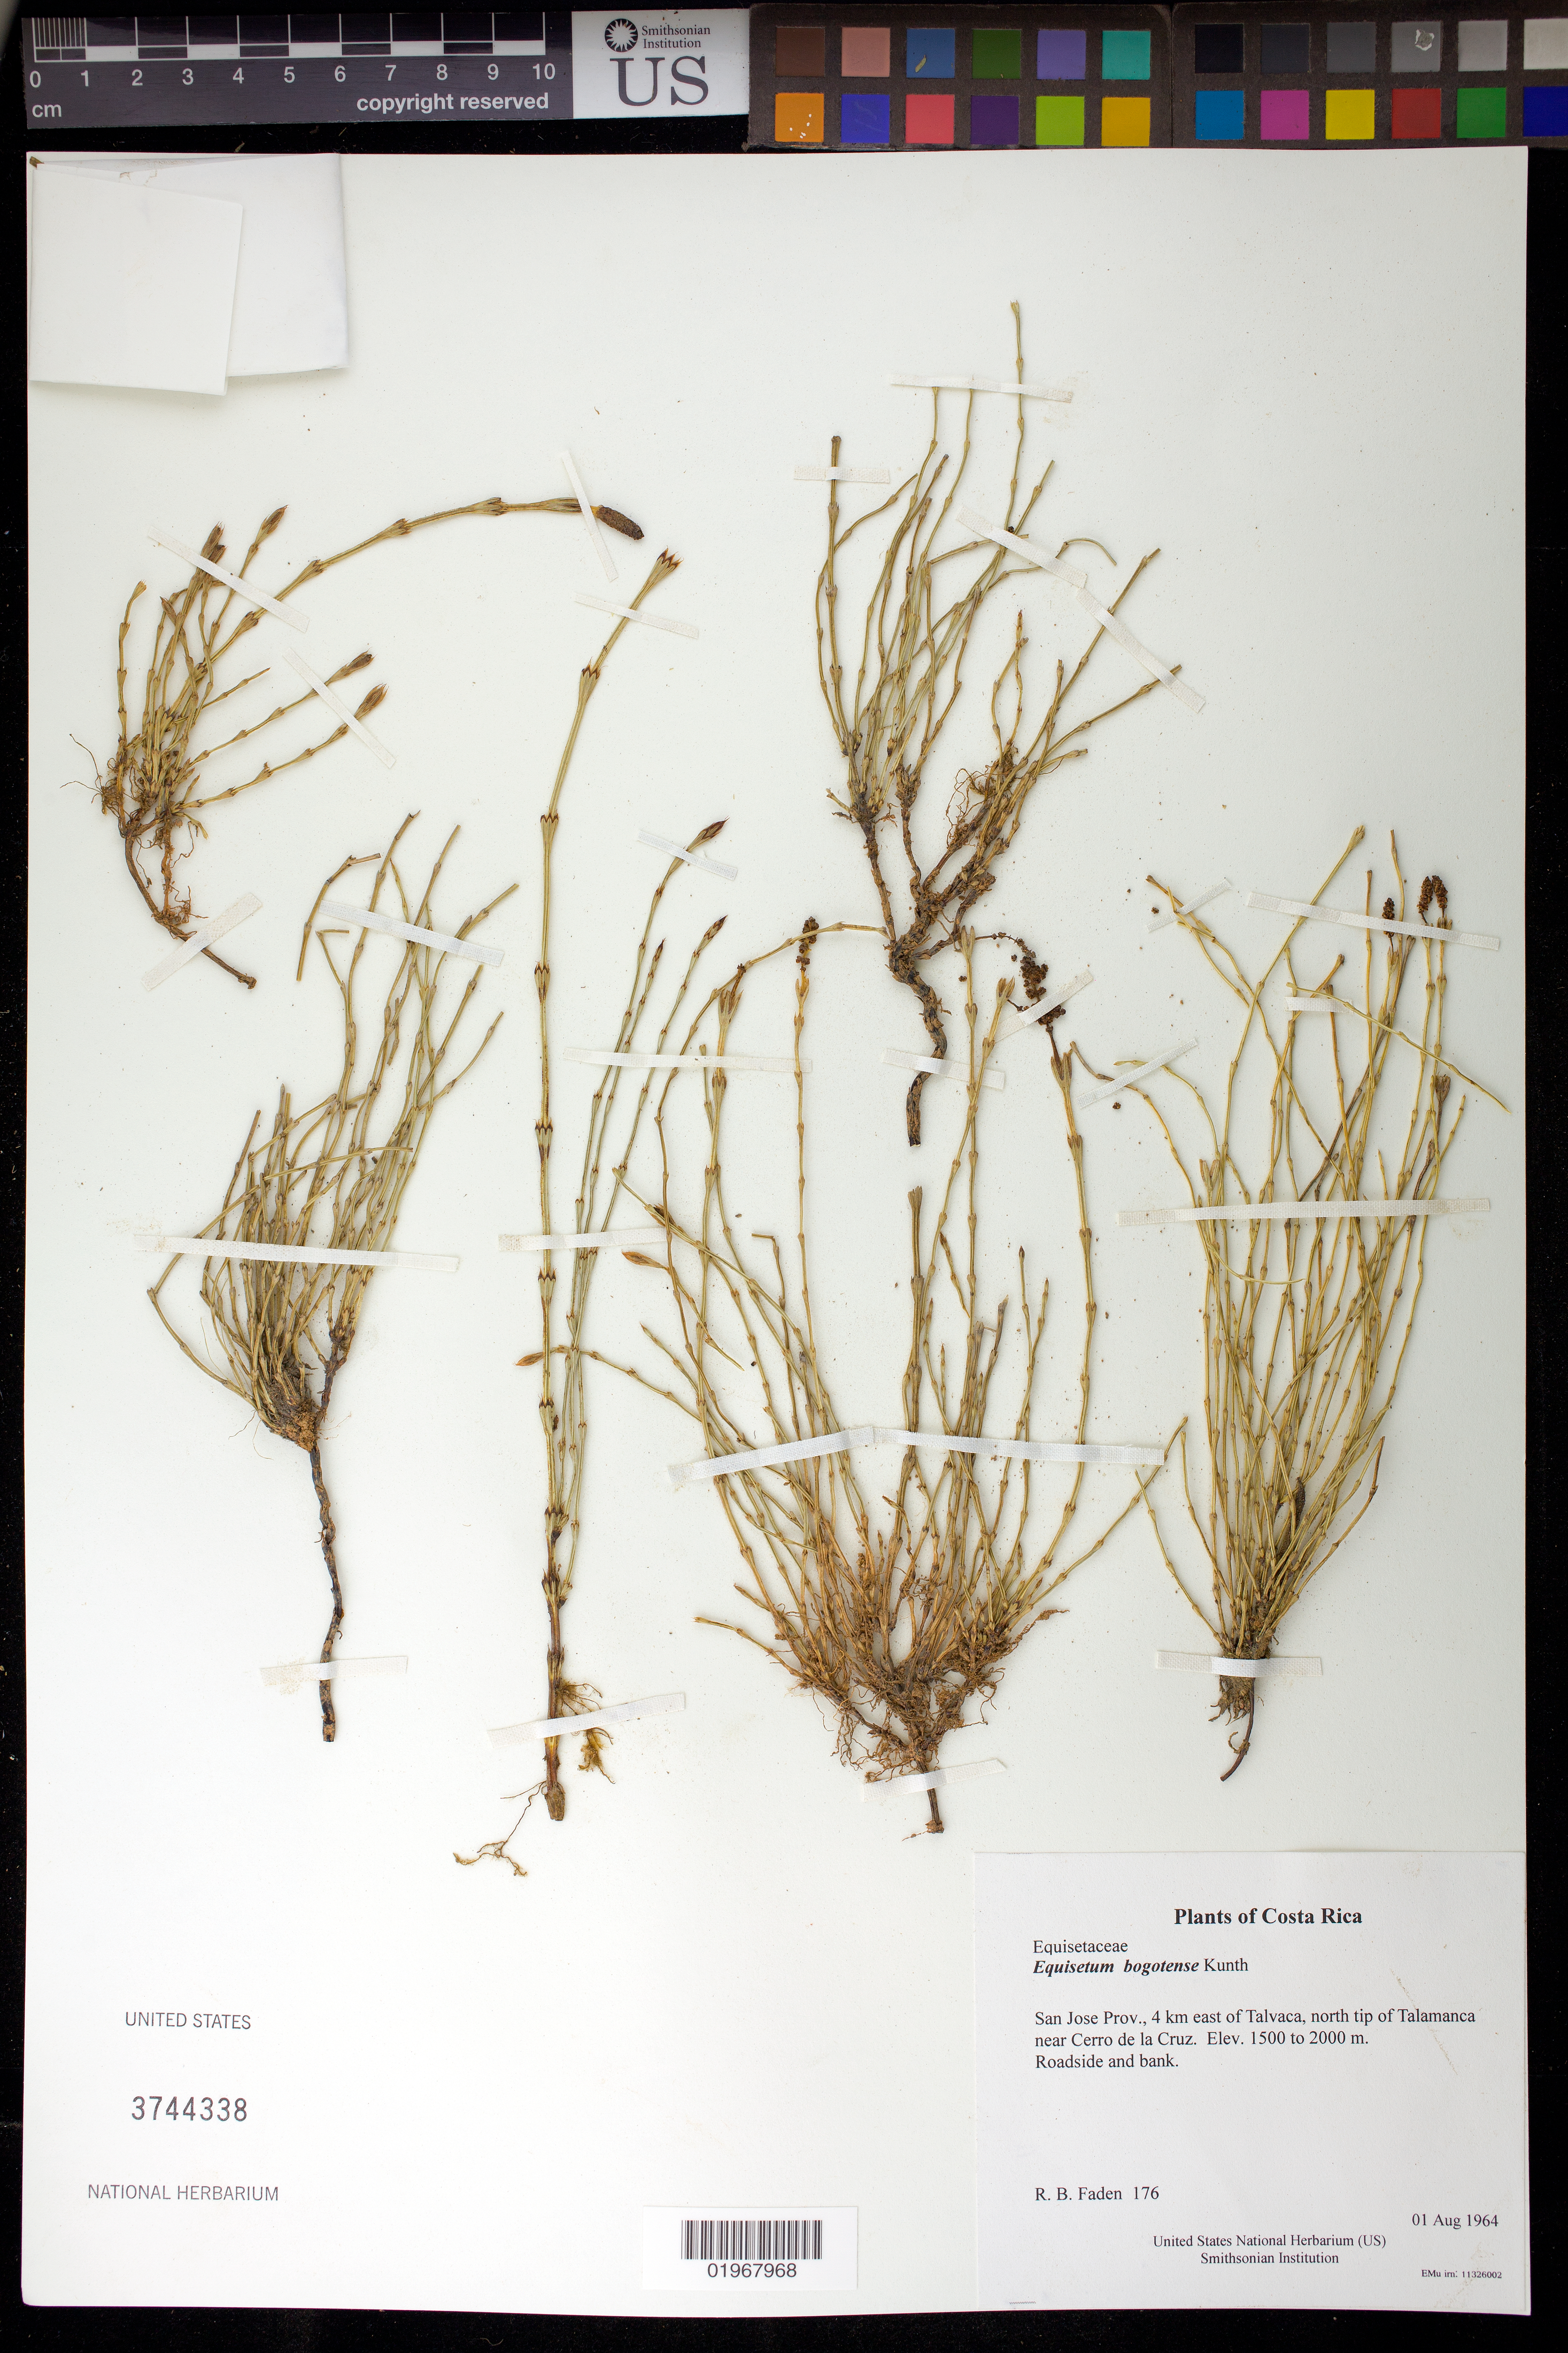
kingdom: Plantae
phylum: Tracheophyta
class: Magnoliopsida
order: Boraginales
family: Heliotropiaceae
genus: Heliotropium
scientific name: Heliotropium sp.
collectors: R. B. Faden & P. Kuchar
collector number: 176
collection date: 1988-11-28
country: Somalia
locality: Mudug Region, Hobbio District, exclosure ca. 1 km S of Hobbio (Hobyo, Obbia).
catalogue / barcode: US 3744338